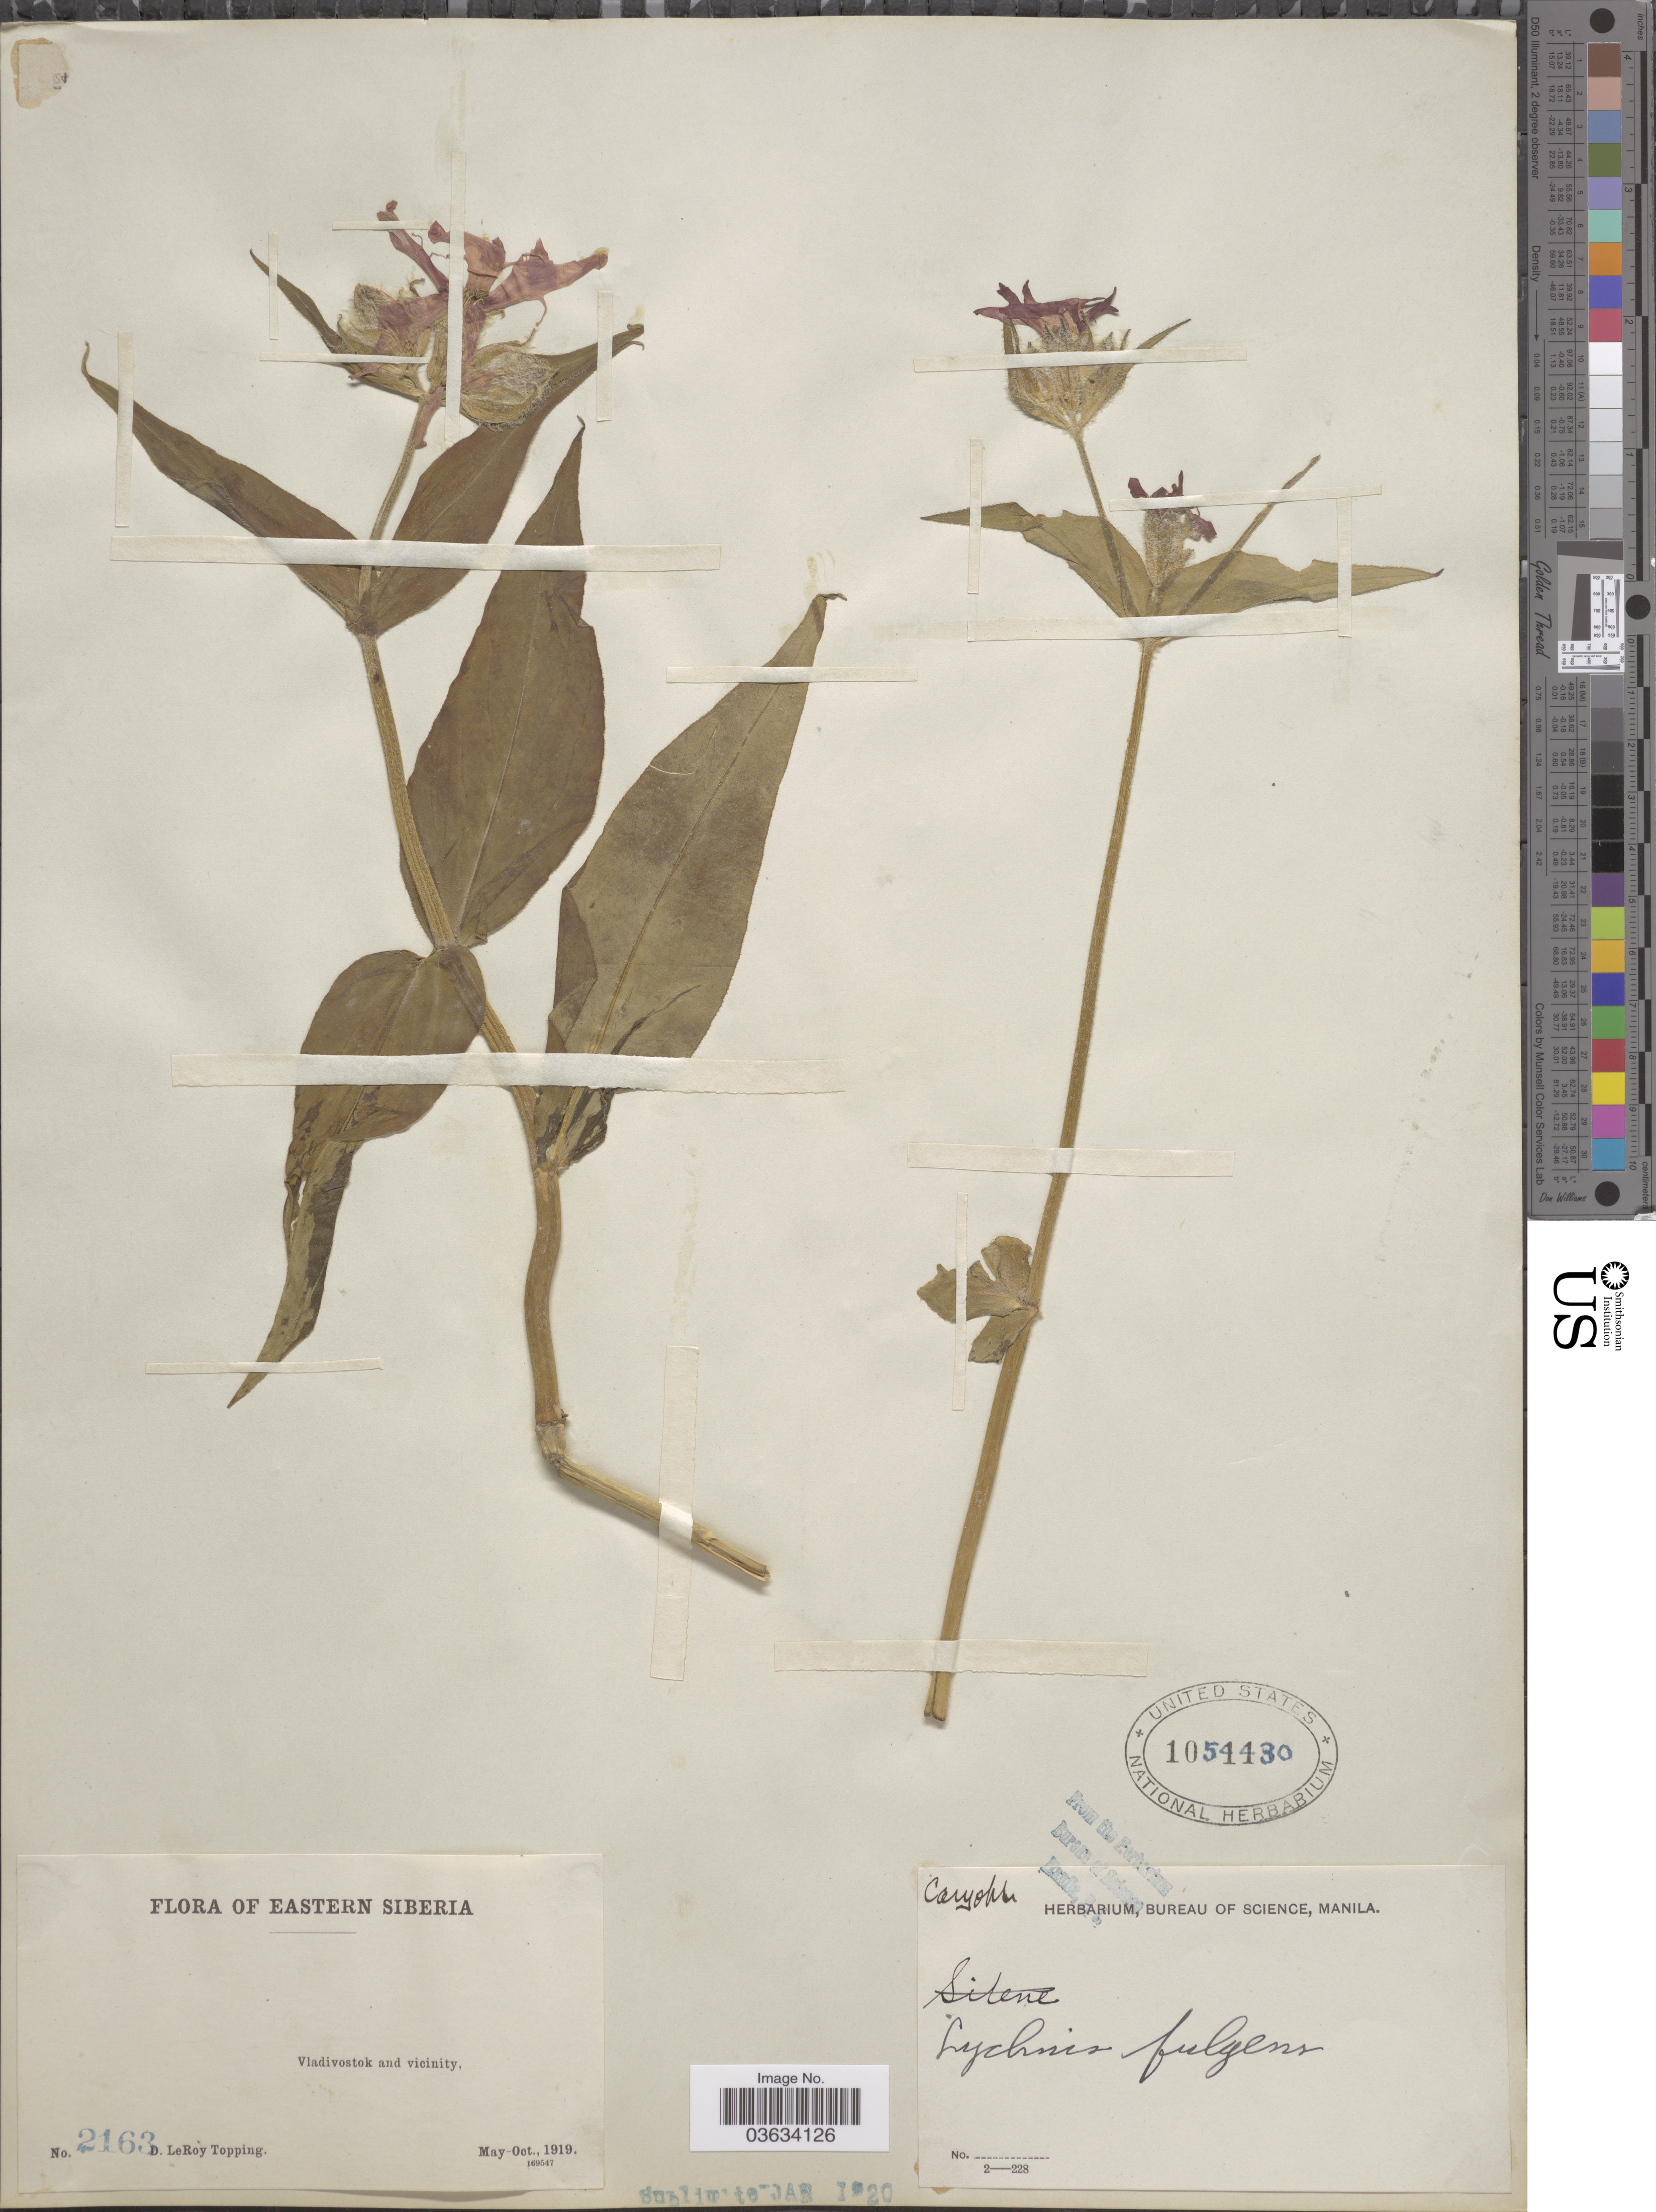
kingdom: Plantae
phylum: Tracheophyta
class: Magnoliopsida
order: Caryophyllales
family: Caryophyllaceae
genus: Silene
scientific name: Silene fulgens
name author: (Fisch.) E.H.L. Krause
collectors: D. L. Topping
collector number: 2163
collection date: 1919-05/1919-10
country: Russian Federation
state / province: Primorsky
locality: Eastern Siberia. Vladivostok and vicinity.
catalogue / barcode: US 1054430